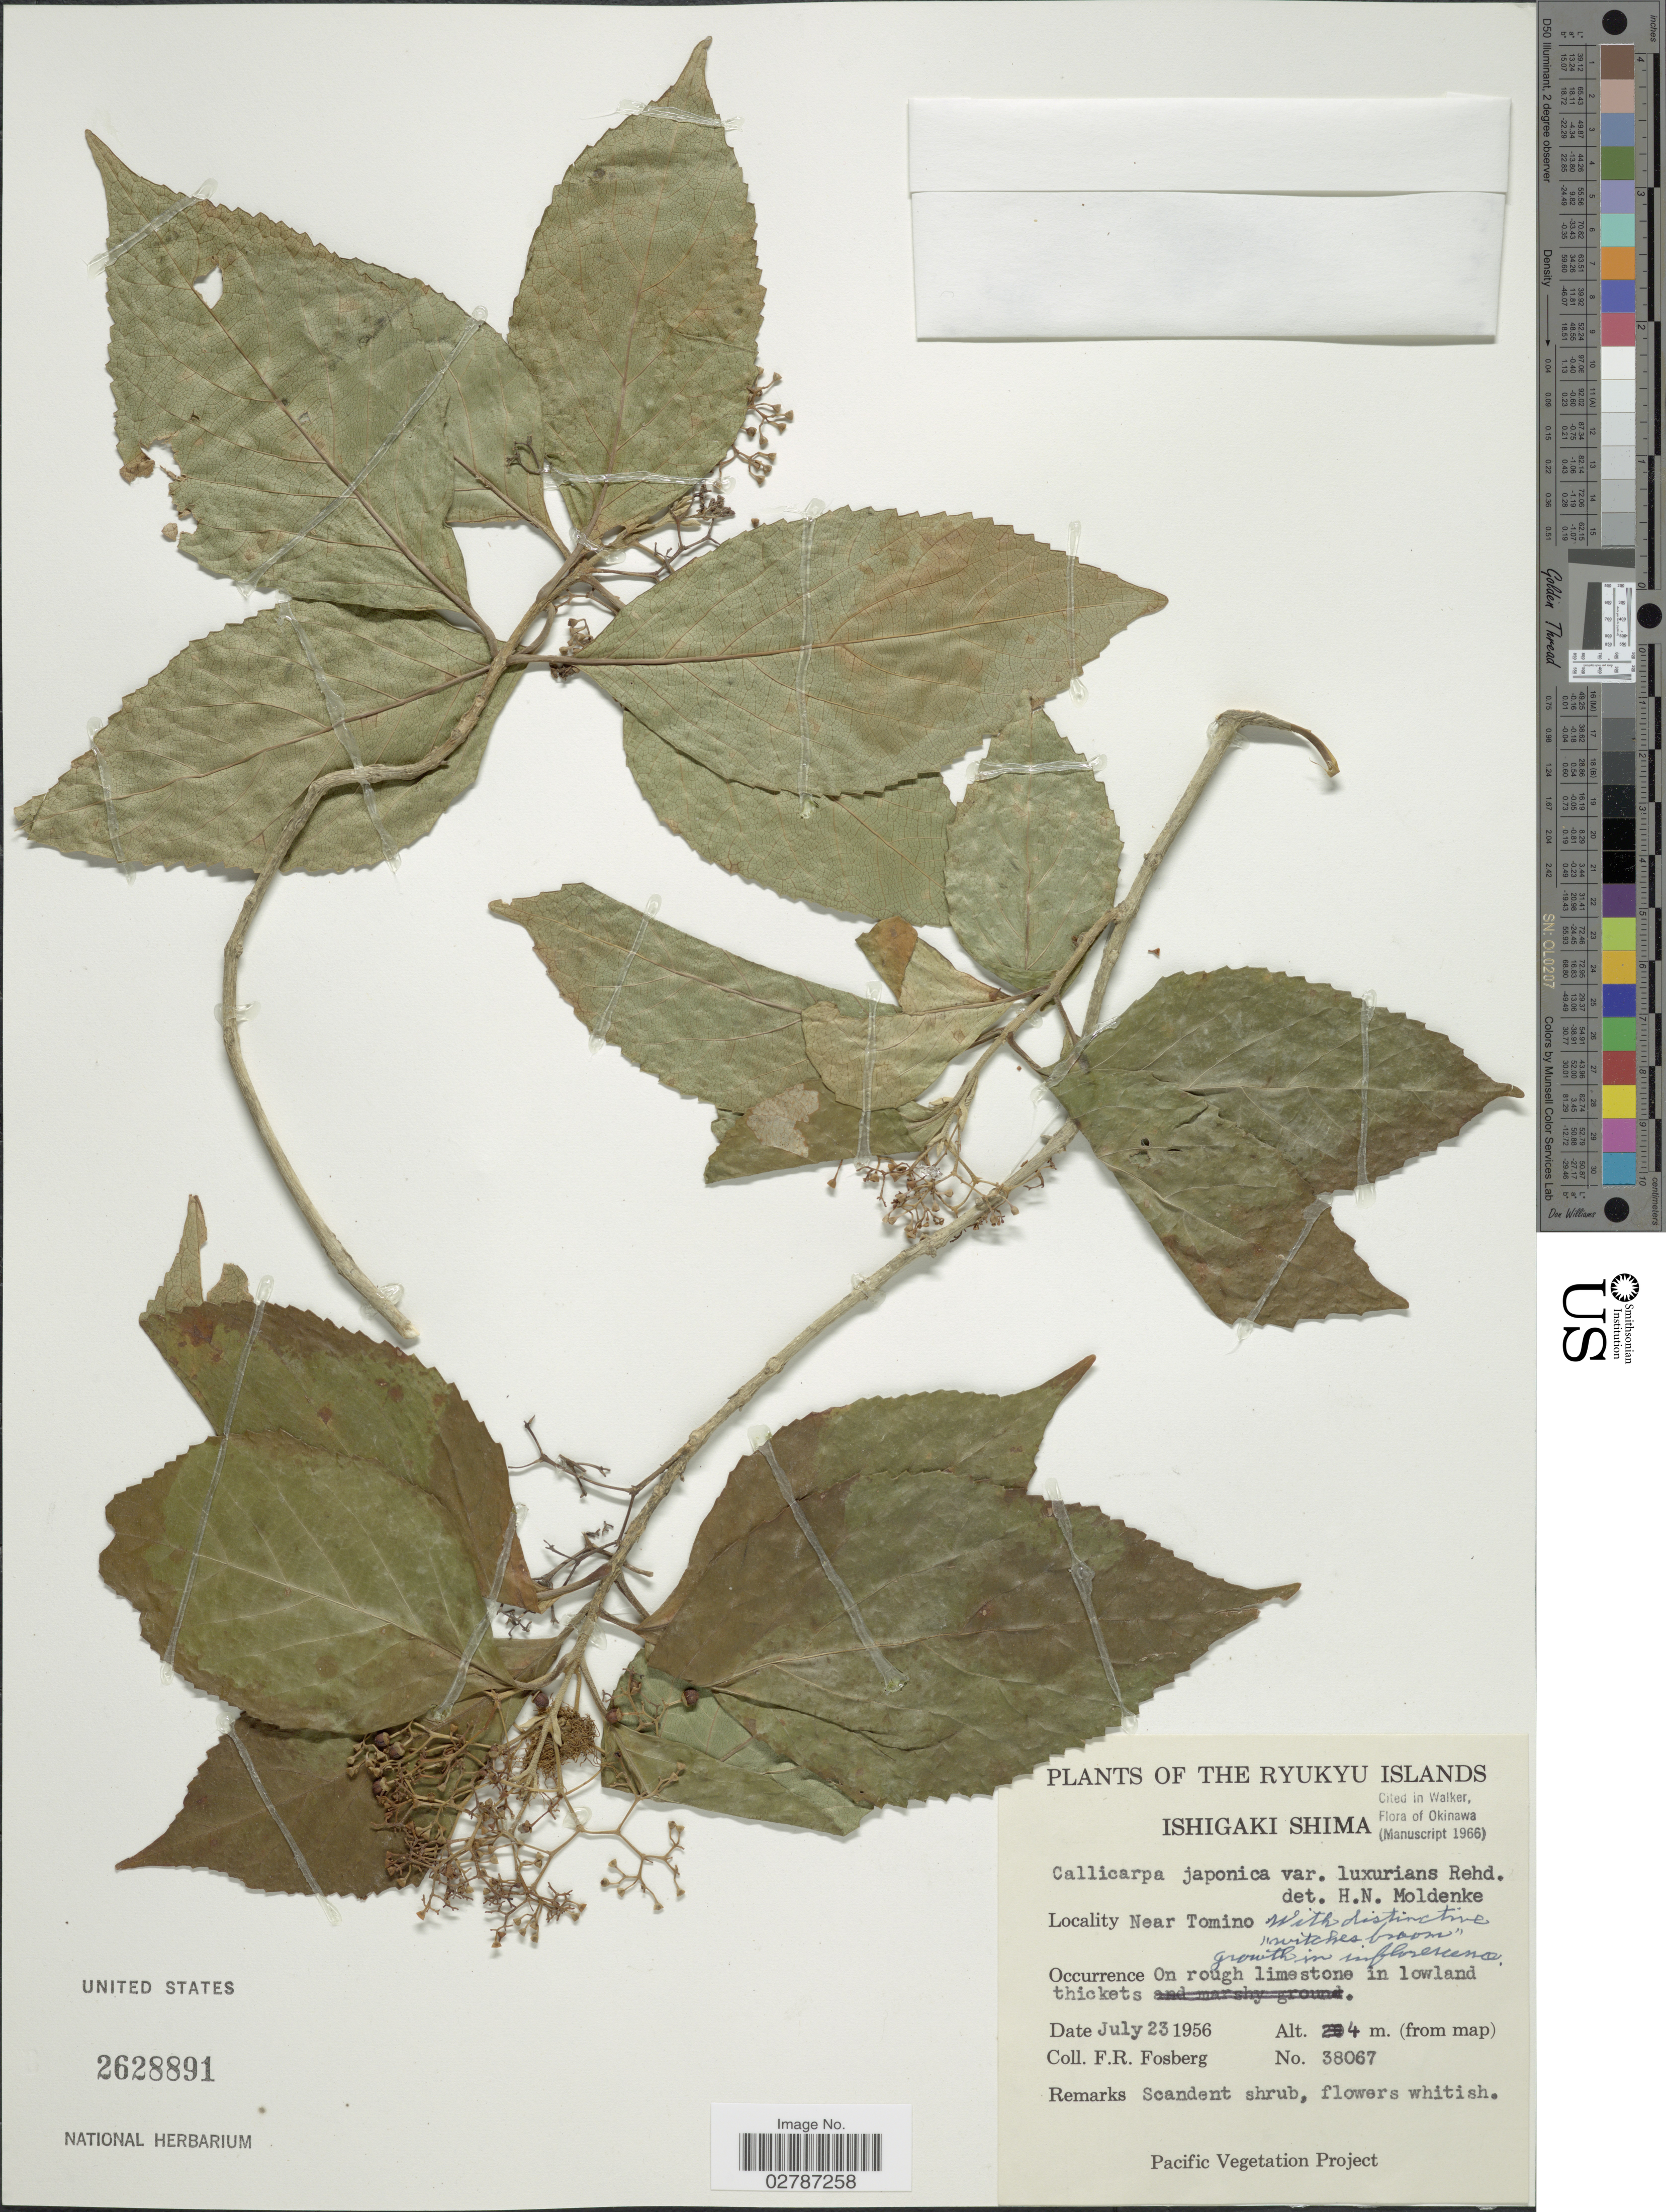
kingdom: Plantae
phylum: Tracheophyta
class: Magnoliopsida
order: Lamiales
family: Lamiaceae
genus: Callicarpa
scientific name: Callicarpa japonica var. luxurians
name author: Rehder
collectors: F. R. Fosberg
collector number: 38067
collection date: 1956-07-23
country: Japan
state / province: Okinawa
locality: Ryukyu Islands. Ishigaki Shima. Near Tomino.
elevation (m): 4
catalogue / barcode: US 2628891